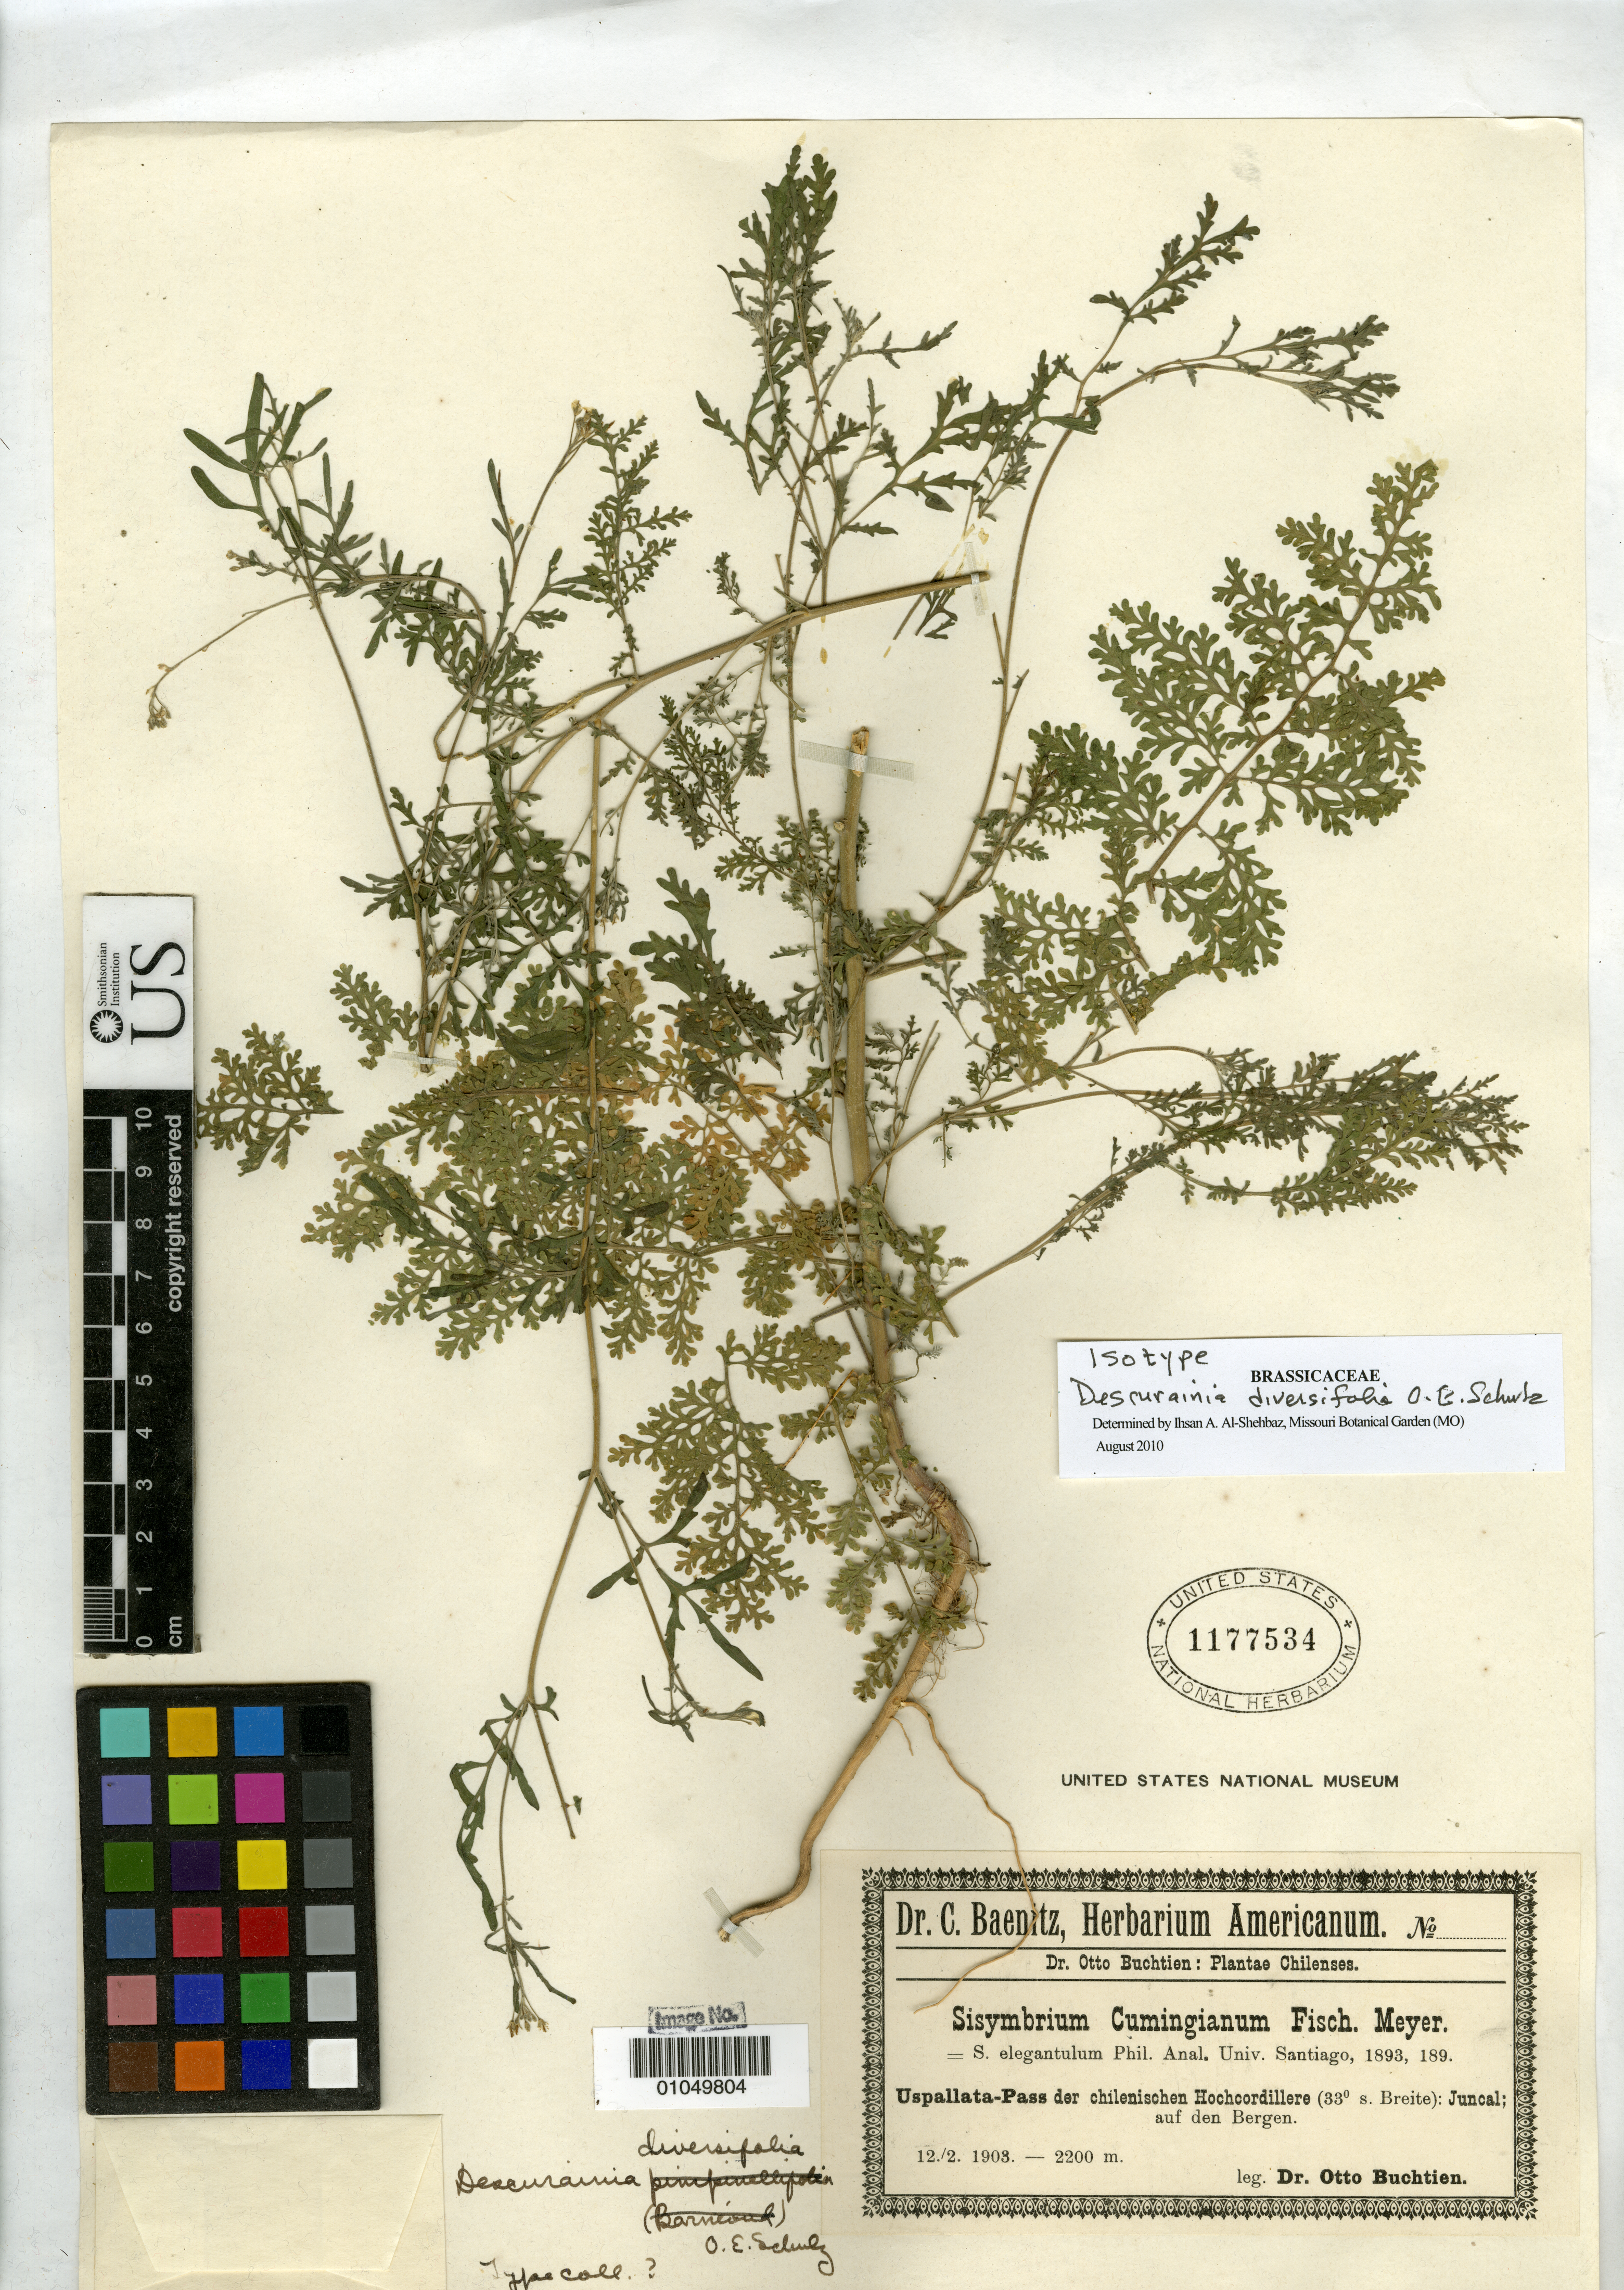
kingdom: Plantae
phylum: Tracheophyta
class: Magnoliopsida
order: Brassicales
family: Brassicaceae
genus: Descurainia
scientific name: Descurainia diversifolia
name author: O.E. Schulz in Engl.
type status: Isotype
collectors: O. Buchtien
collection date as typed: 12 Feb 1903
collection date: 1903-02-12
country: Chile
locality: Uspallata-Pass der chilenischen Hochcordillere (33° s. Breite): Juncal, auf den Bergen.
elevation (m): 2200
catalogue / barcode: US 1177534